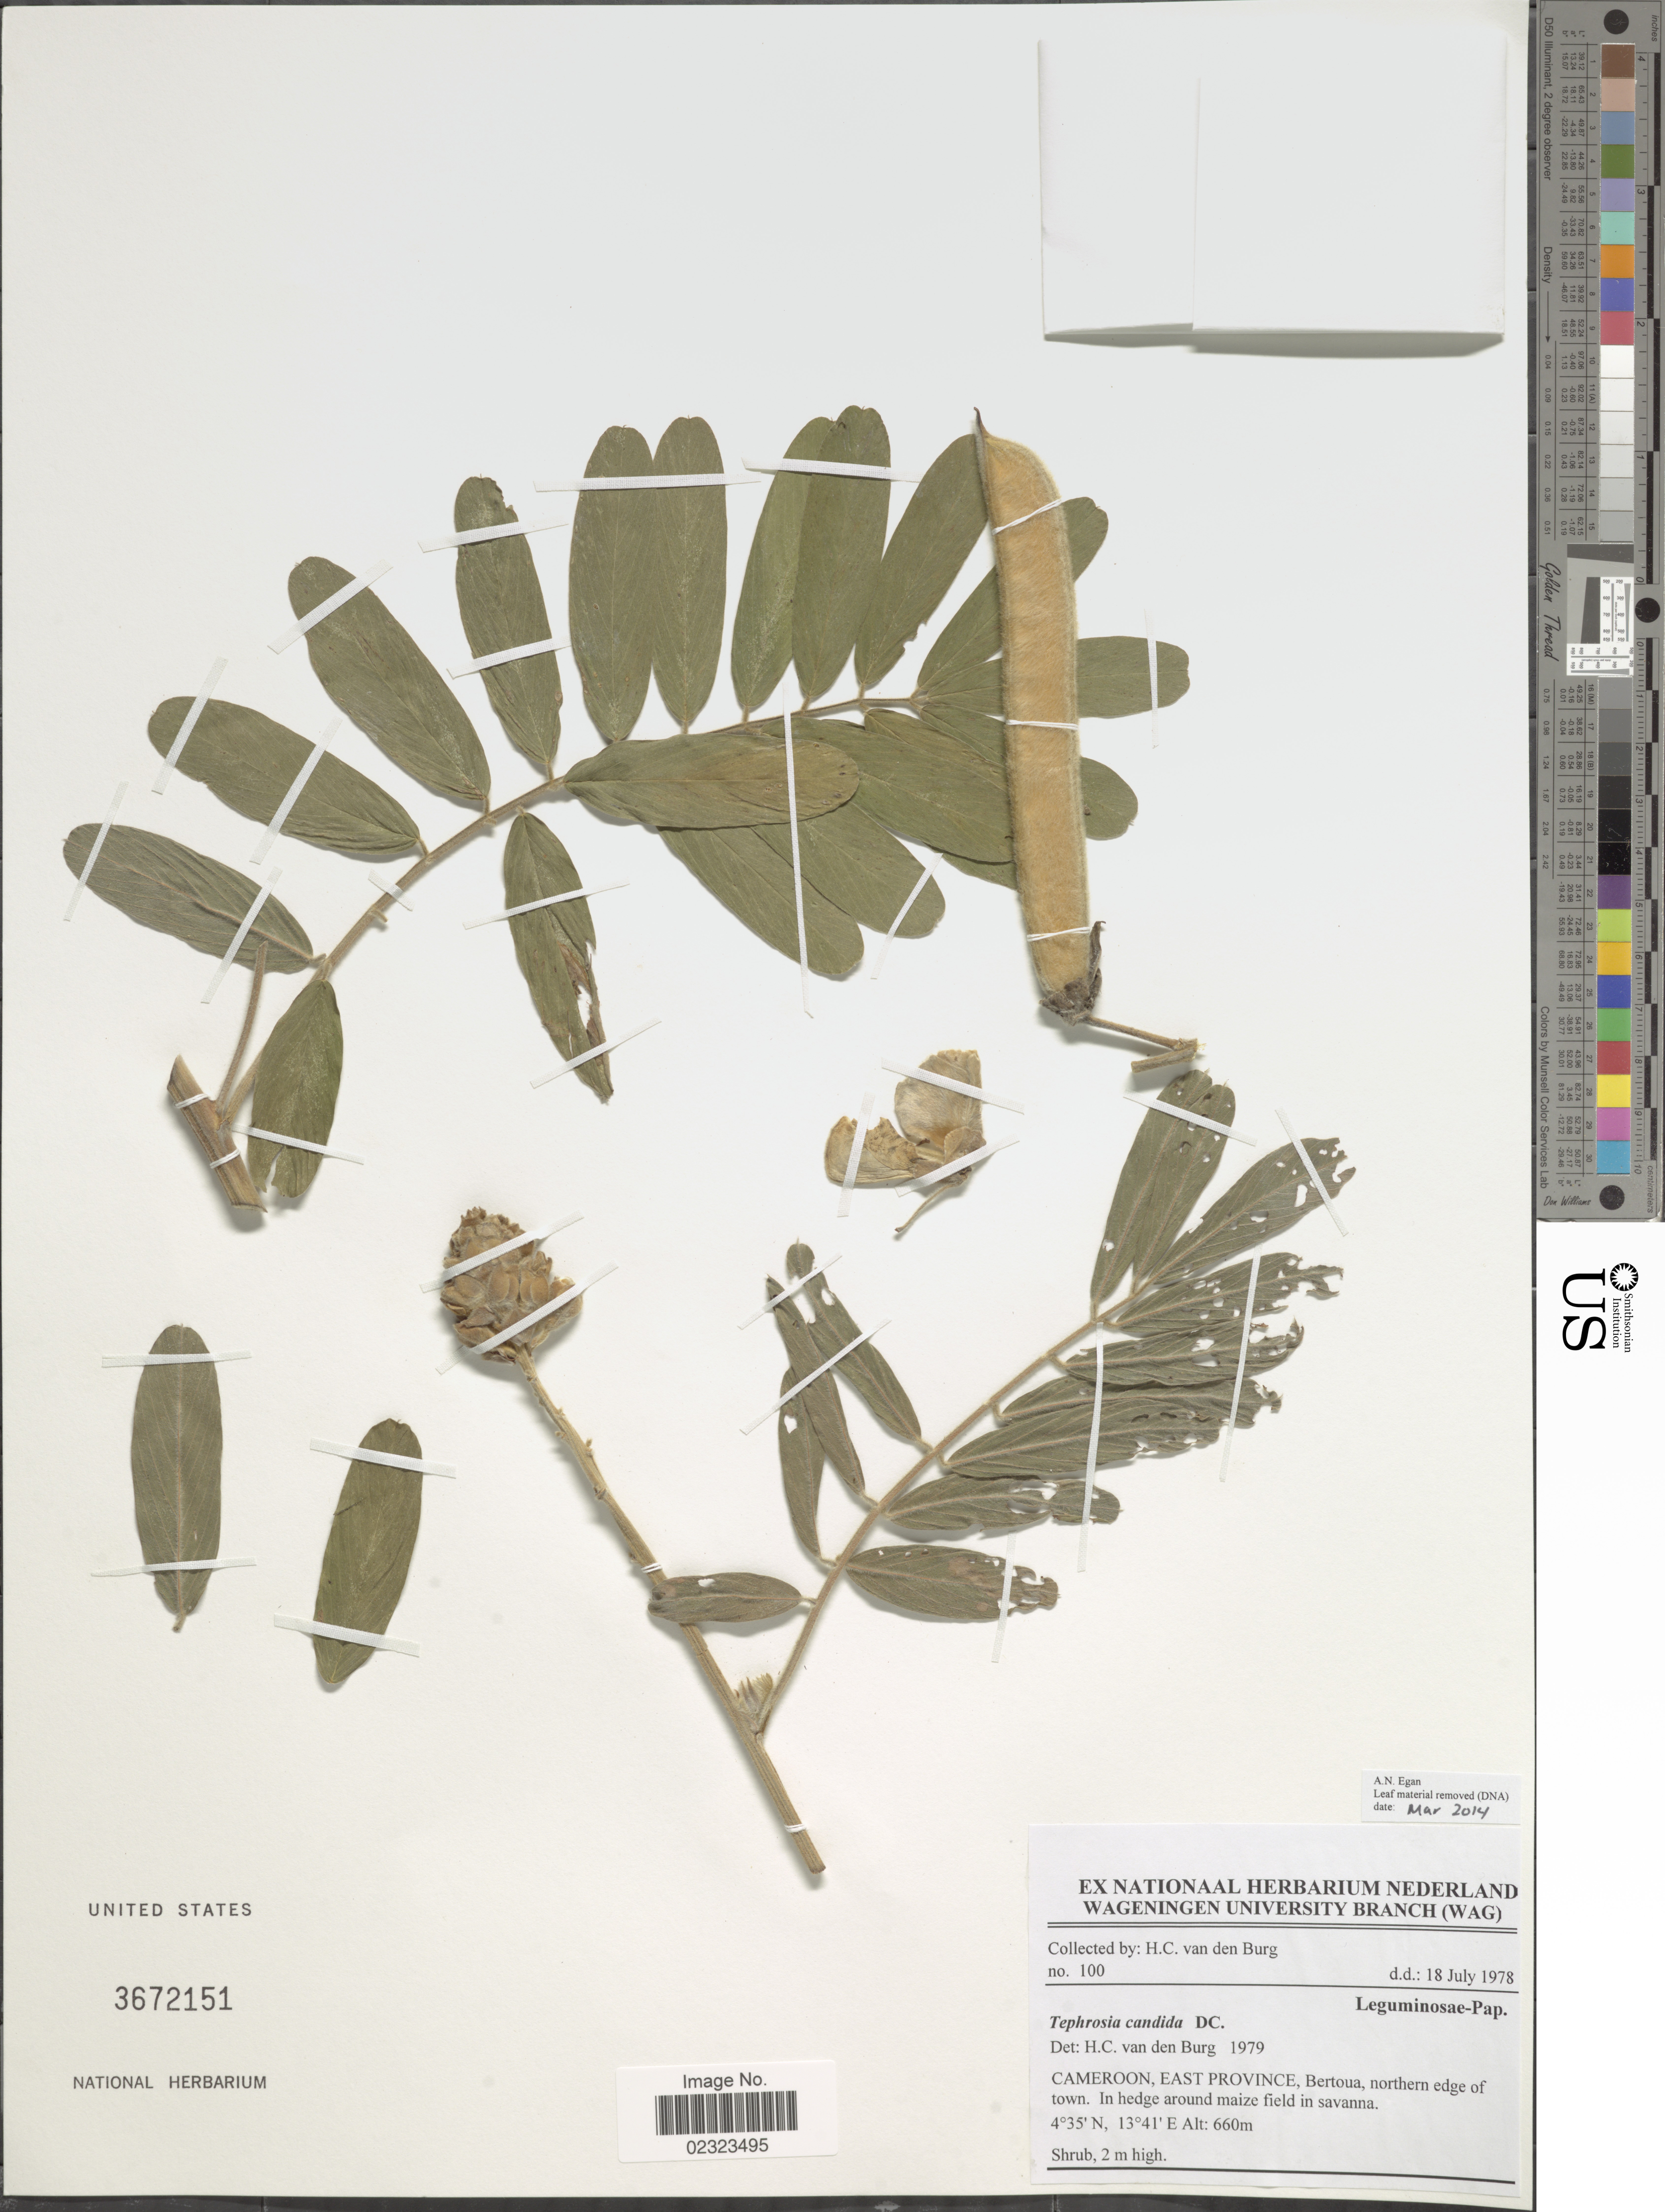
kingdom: Plantae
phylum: Tracheophyta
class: Magnoliopsida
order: Fabales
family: Fabaceae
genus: Tephrosia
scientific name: Tephrosia candida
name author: DC.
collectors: H. Burg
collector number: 100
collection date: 1978-07-18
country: Cameroon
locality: East province, Bertoua, northern edge of town.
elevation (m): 660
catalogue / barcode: US 3672151